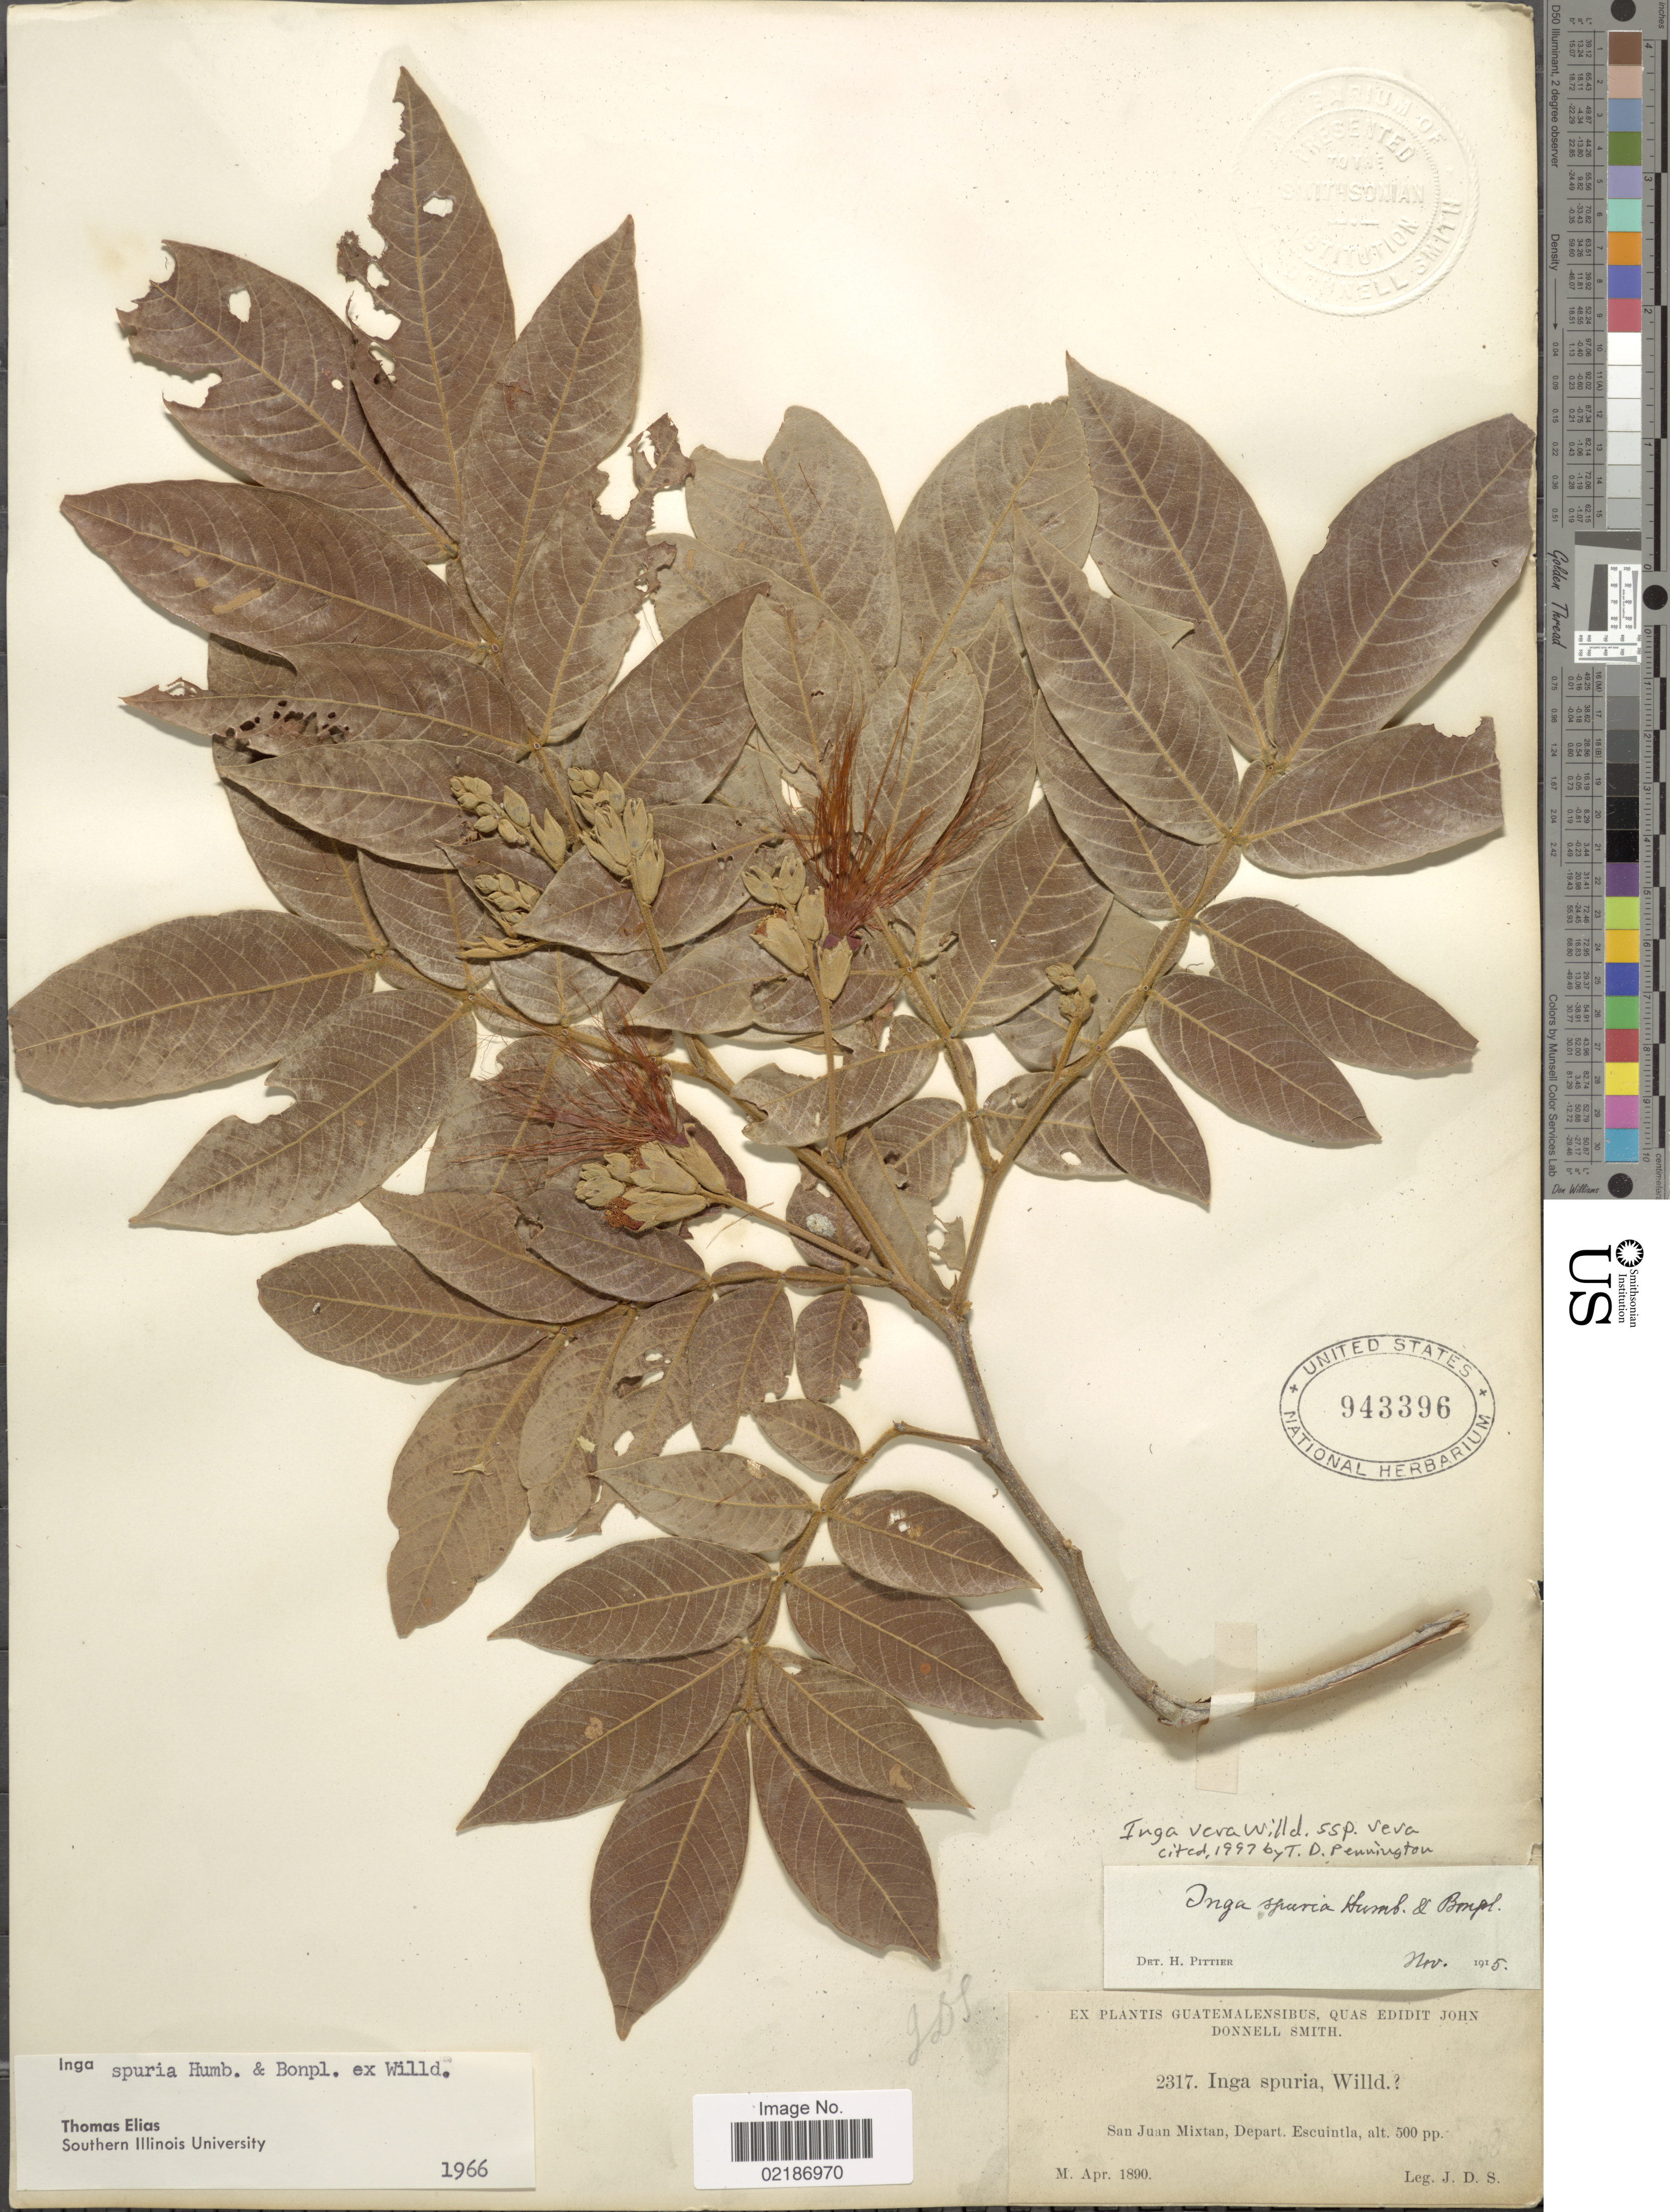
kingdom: Plantae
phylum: Tracheophyta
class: Magnoliopsida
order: Fabales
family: Fabaceae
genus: Inga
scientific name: Inga vera subsp. vera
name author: Willd.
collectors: J. Donnell Smith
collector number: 2317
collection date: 1890-04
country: Guatemala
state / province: Escuintla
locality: San Juan Mixtan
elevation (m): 152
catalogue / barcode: US 943396